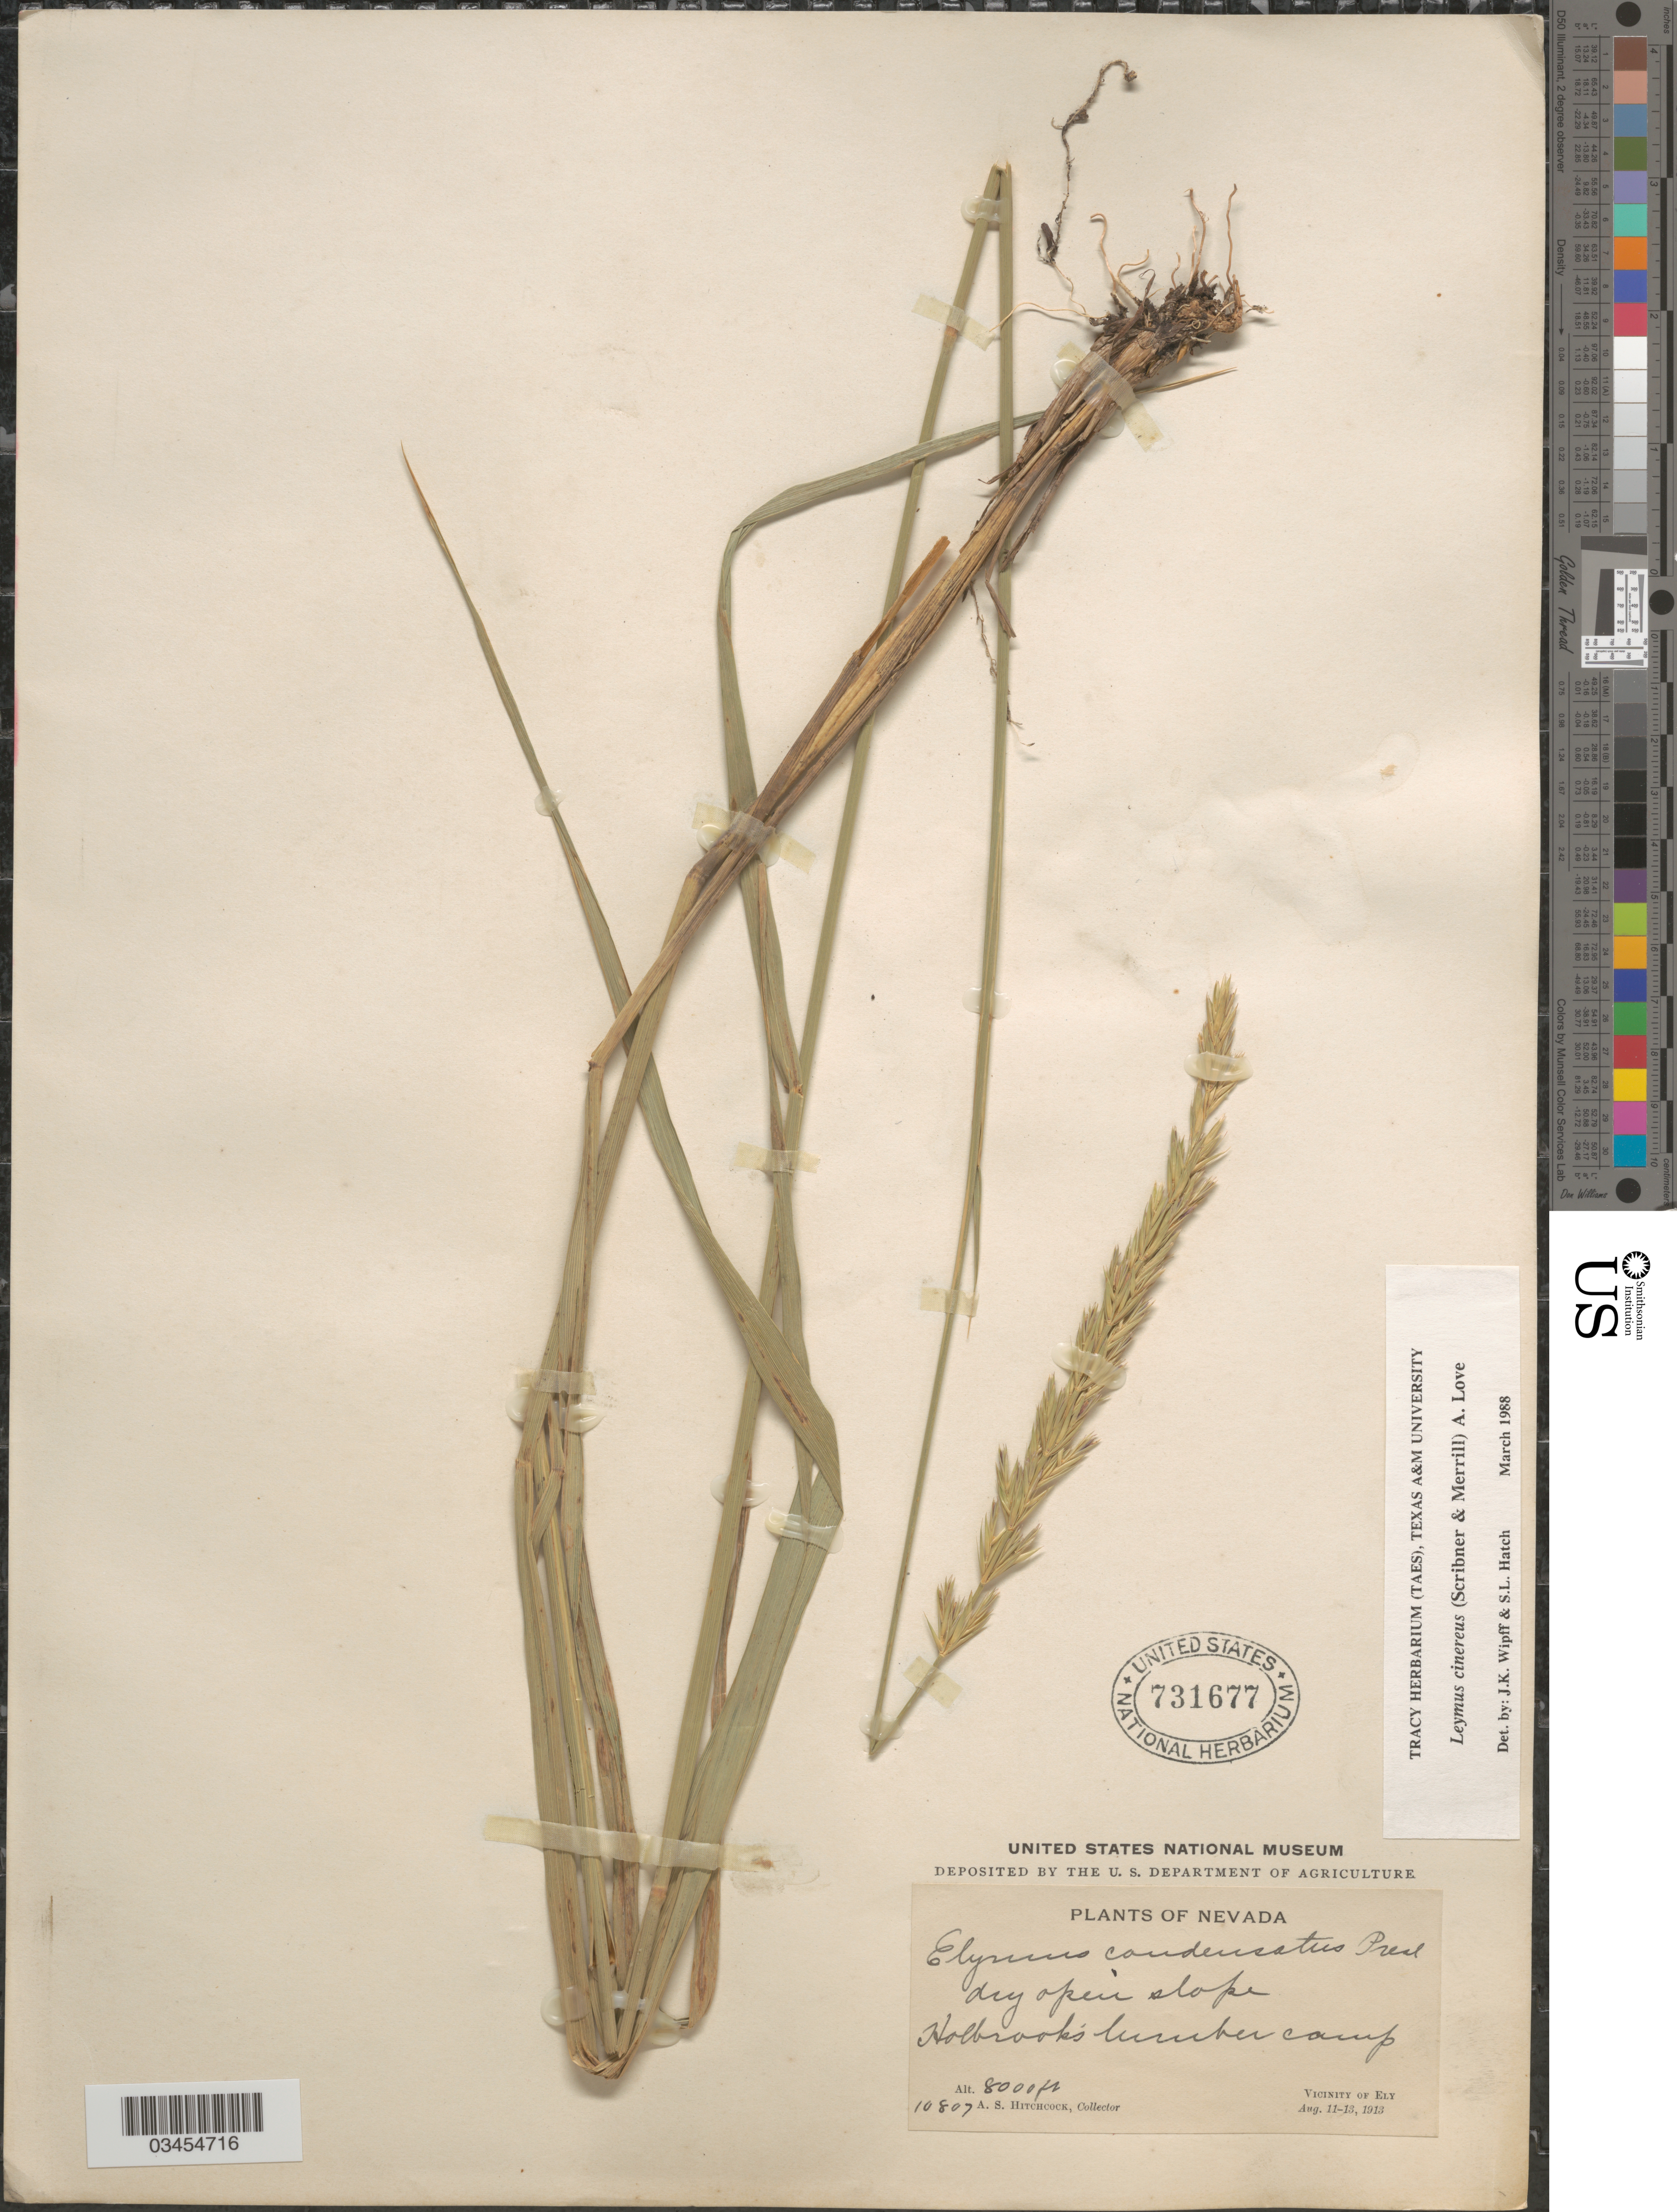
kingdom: Plantae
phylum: Tracheophyta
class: Liliopsida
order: Poales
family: Poaceae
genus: Leymus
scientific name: Leymus cinereus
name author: (Scribn. & Merr.) Á. Löve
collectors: A. S. Hitchcock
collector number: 10807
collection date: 1913-08-11/1913-08-13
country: United States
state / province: Nevada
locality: Dry open slope. Holbrook's lumber camp. Vicinity of Ely.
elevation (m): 2438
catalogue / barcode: US 731677